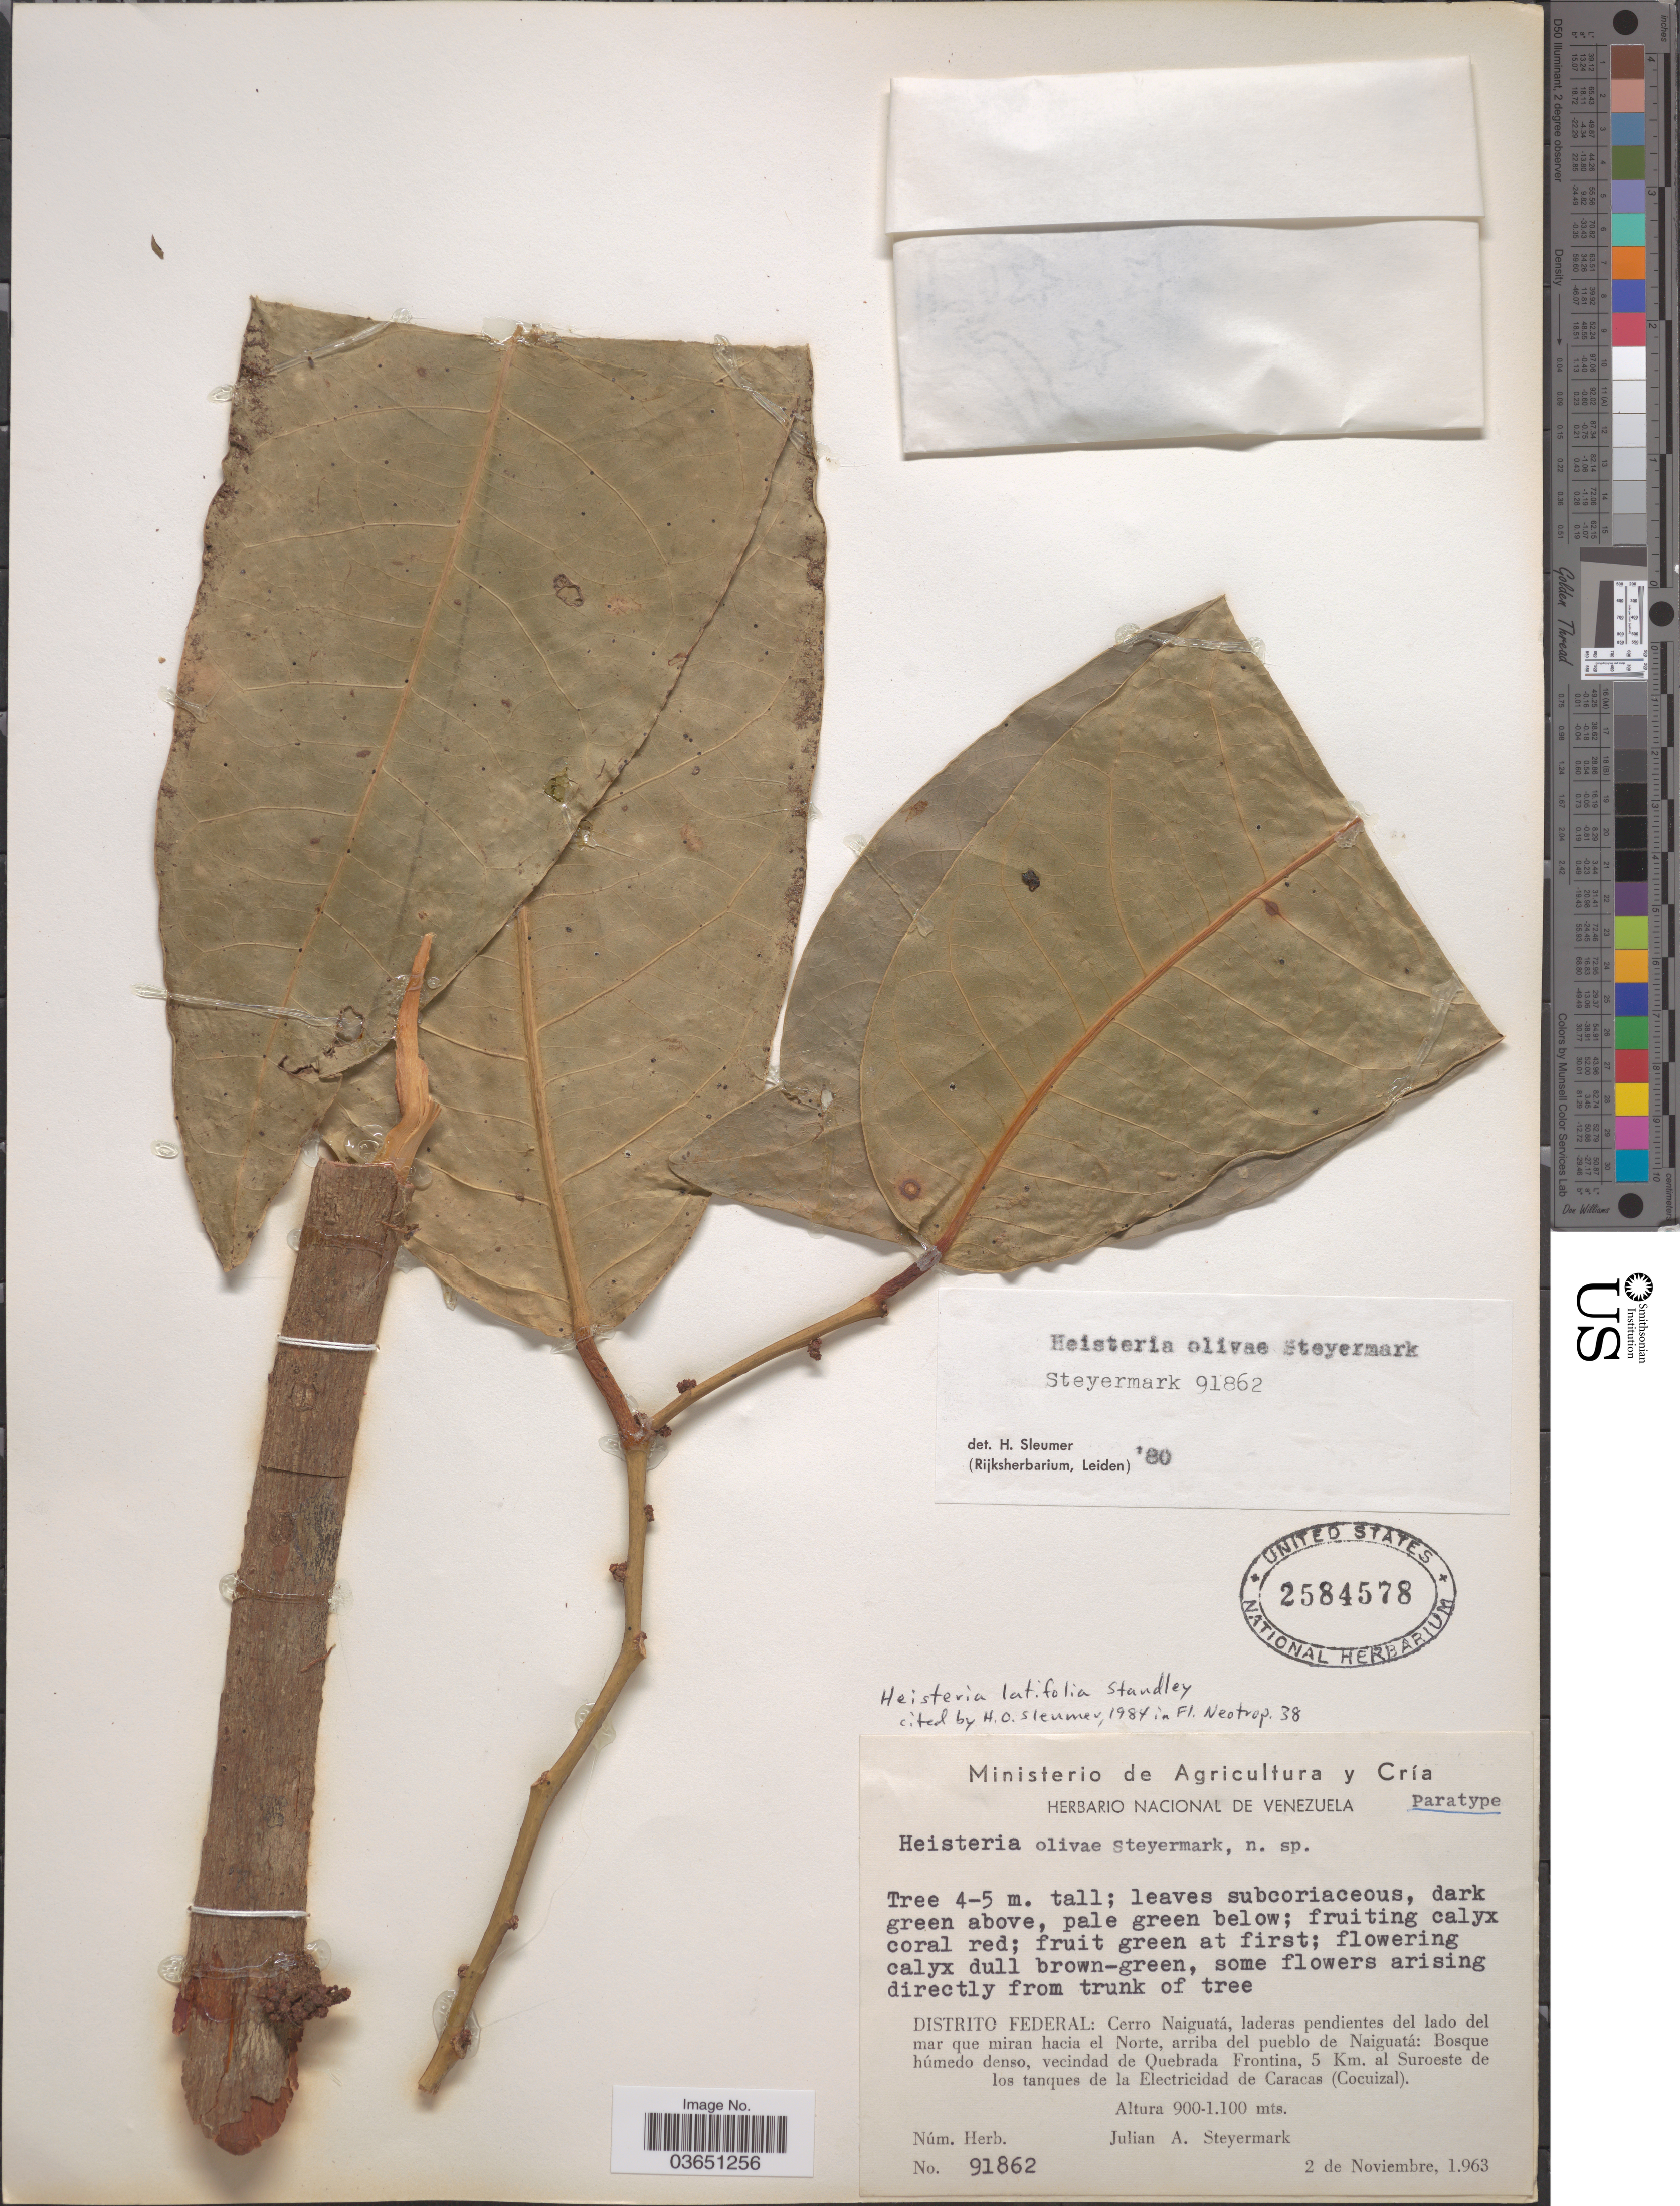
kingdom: Plantae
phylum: Tracheophyta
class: Magnoliopsida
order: Santalales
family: Erythropalaceae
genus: Heisteria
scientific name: Heisteria latifolia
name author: Standl.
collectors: J. Steyermark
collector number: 91862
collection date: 1963-11-02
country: Venezuela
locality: Distrito Federal: Cerro Naiguatá, laderas pendientes del lado del mar que miran hacia el Norte, arriba del pueblo de Naiguatá: Bosque húmedo denso, vecindad de Quebrada Frontina, 5 Km. al Suroeste de los tanques de la Electricidad de Caracas (Cocuizal).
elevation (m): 900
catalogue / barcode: US 2584578